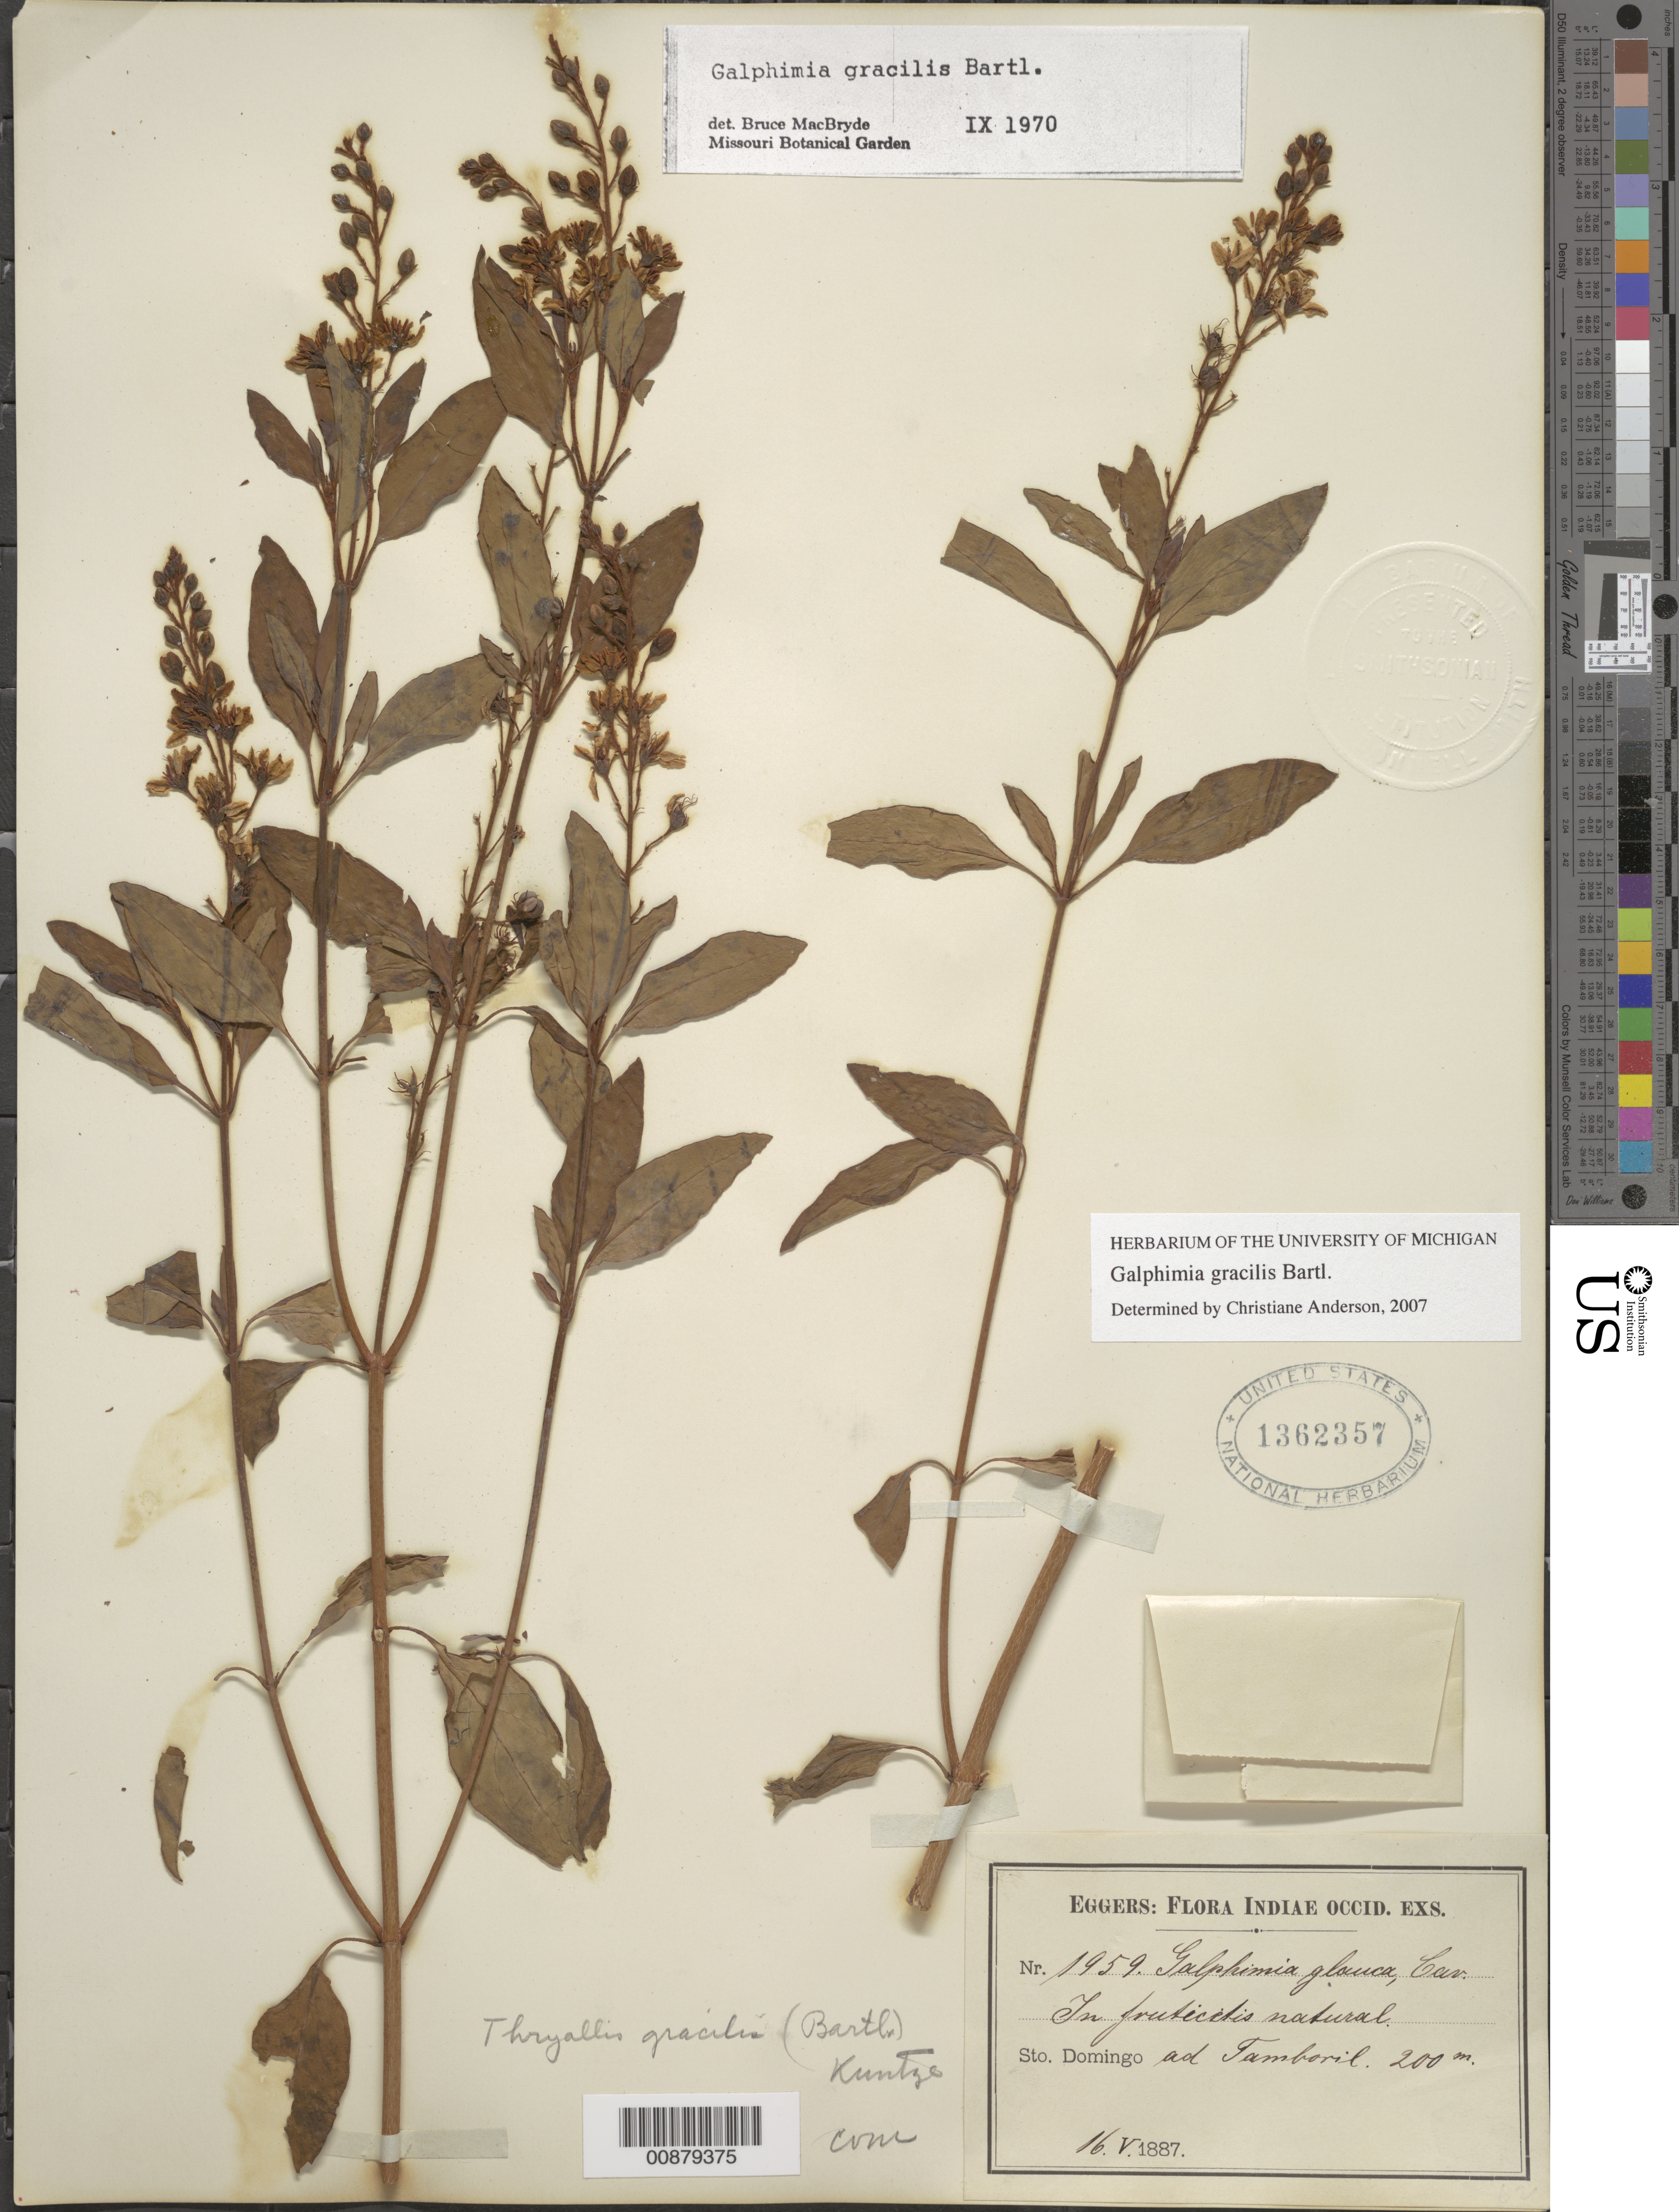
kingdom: Plantae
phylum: Tracheophyta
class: Magnoliopsida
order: Malpighiales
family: Malpighiaceae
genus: Galphimia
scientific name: Galphimia gracilis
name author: Bartl.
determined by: Anderson, C.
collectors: H. F. A. von Eggers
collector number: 1959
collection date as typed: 16 May 1887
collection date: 1887-05-16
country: Dominican Republic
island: Hispaniola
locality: ad Tamboril.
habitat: in fruticetis natural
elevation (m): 200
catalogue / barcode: US 1362357